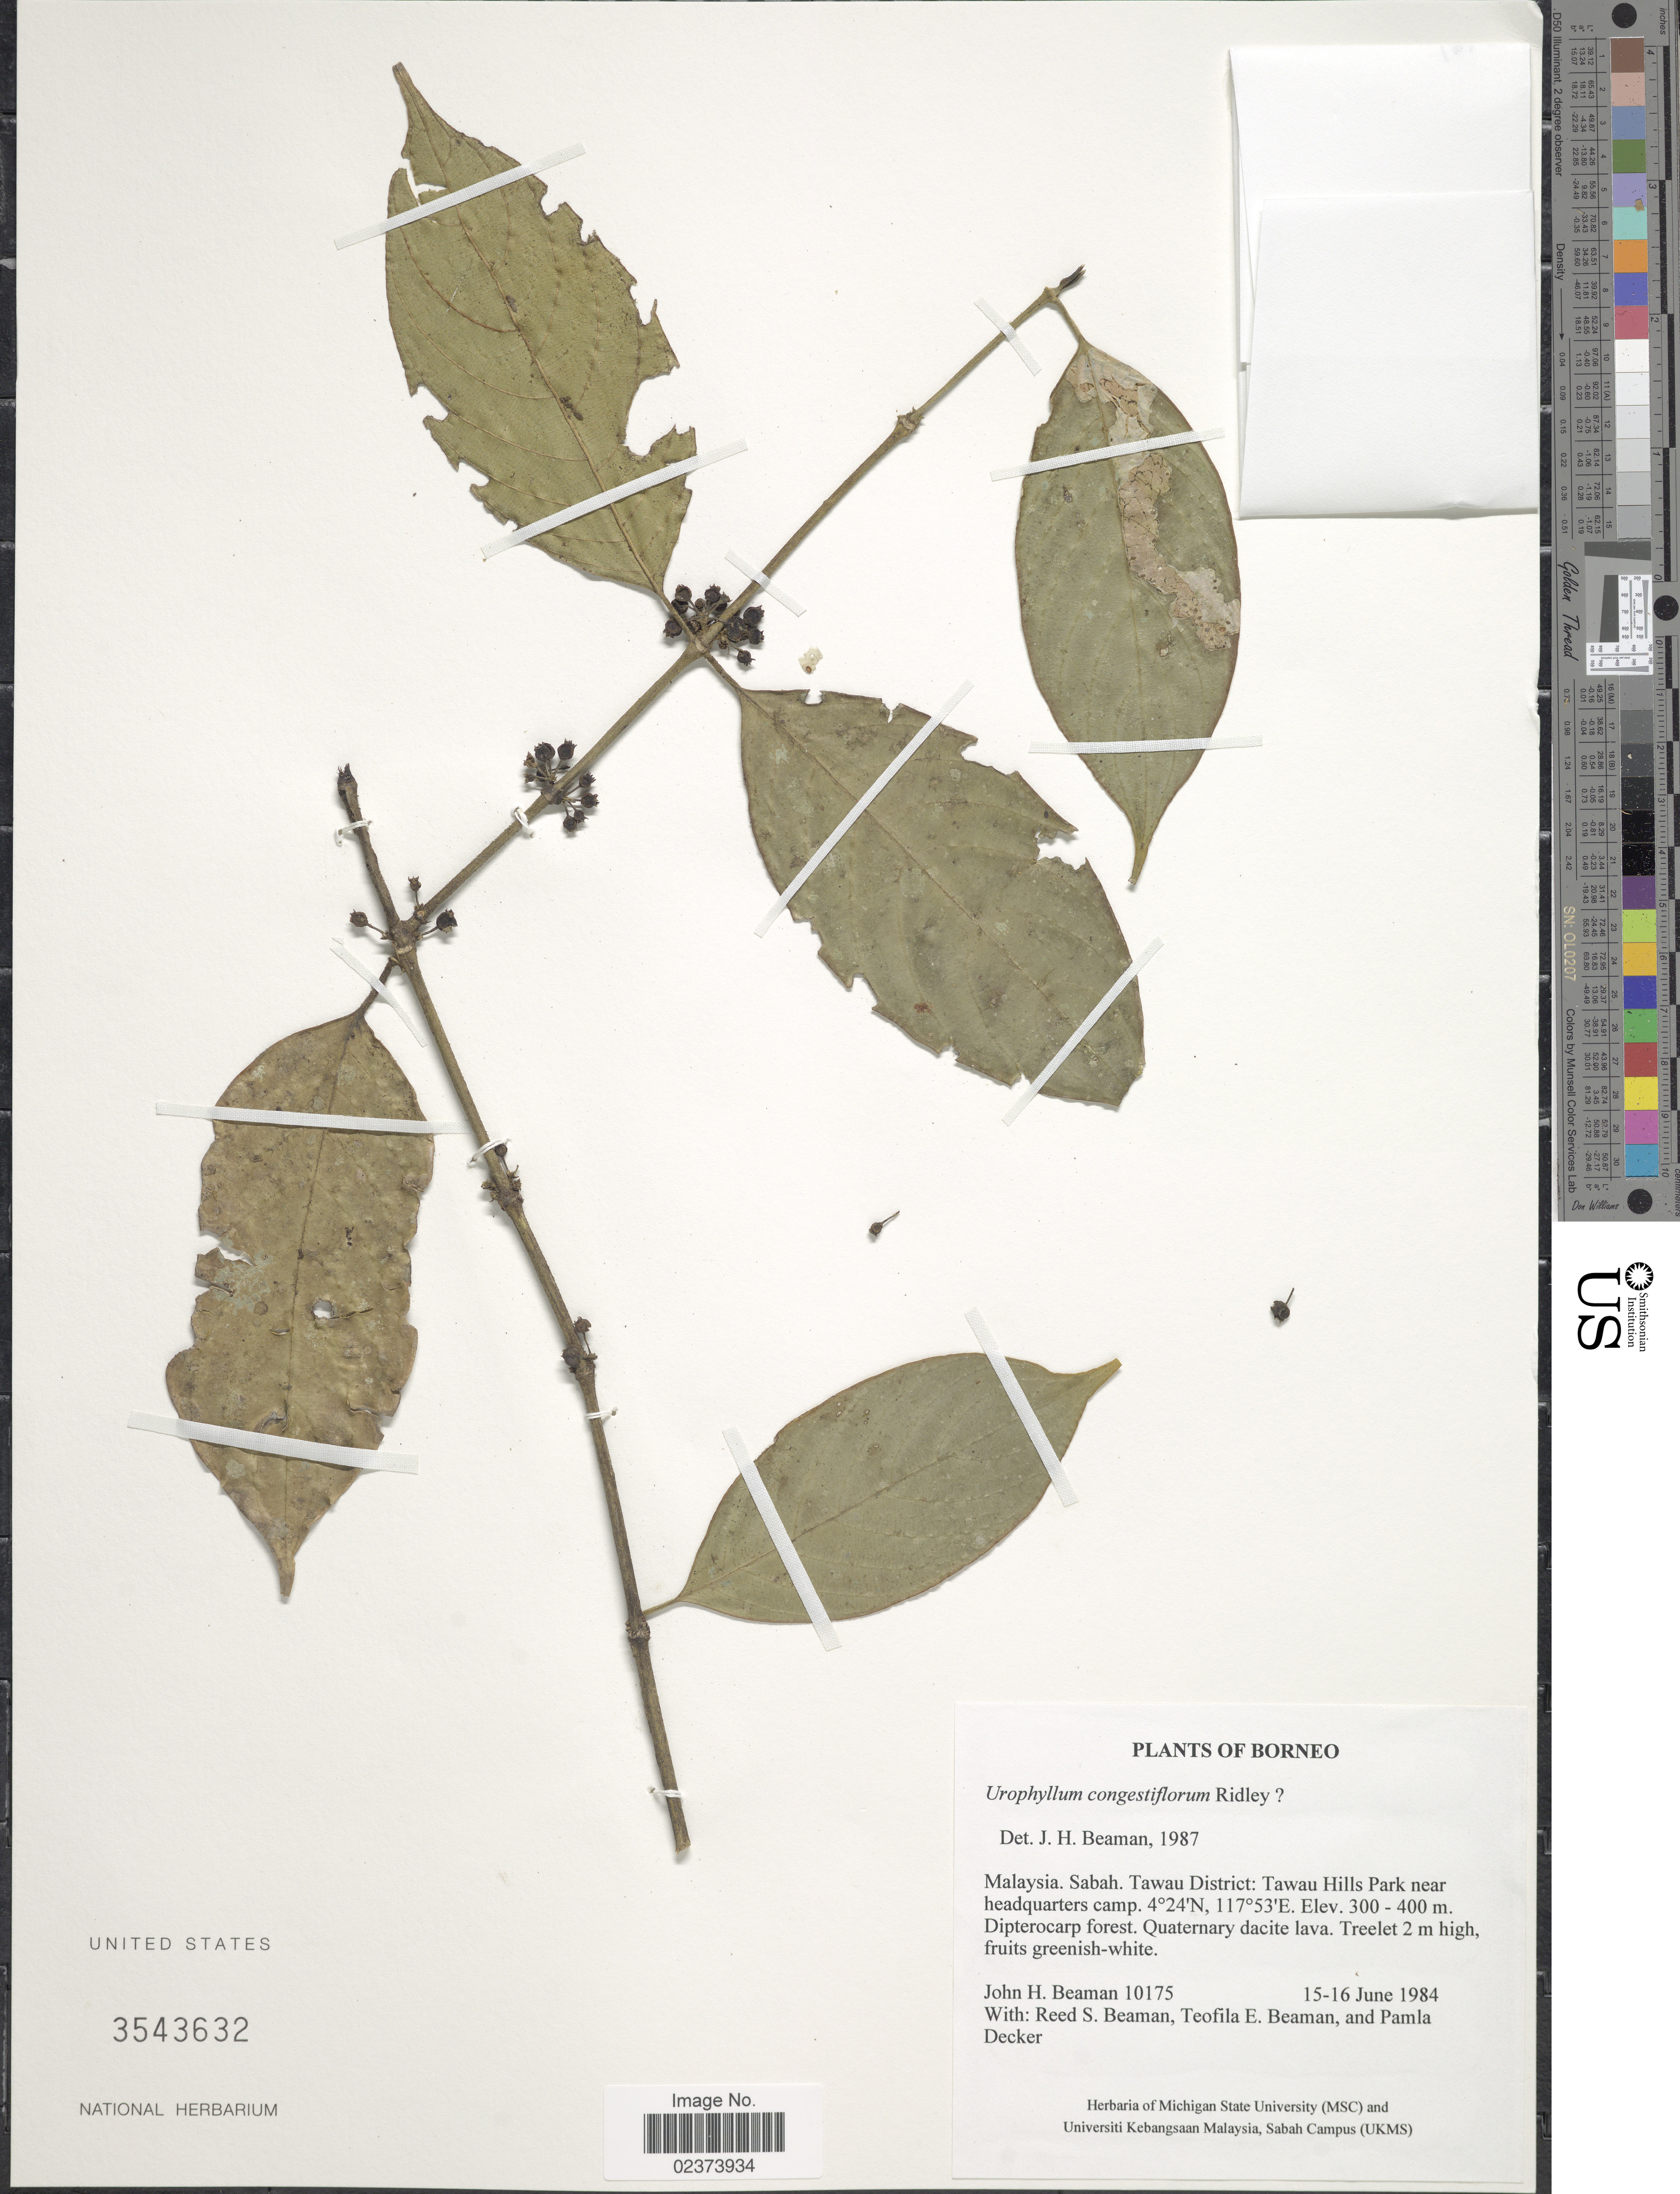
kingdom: Plantae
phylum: Tracheophyta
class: Magnoliopsida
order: Gentianales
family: Rubiaceae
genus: Urophyllum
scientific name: Urophyllum congestiflorum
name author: Ridl.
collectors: J. H. Beaman, R. S. Beaman, T. E. Beaman & P. Decker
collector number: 10175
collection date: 1984-06-15/1984-06-16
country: Malaysia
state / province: Sabah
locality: Malaysia, Sabah, Tawau District: Tawau Hills Park near headquarters camp, Borneo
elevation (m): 300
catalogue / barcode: US 3543632